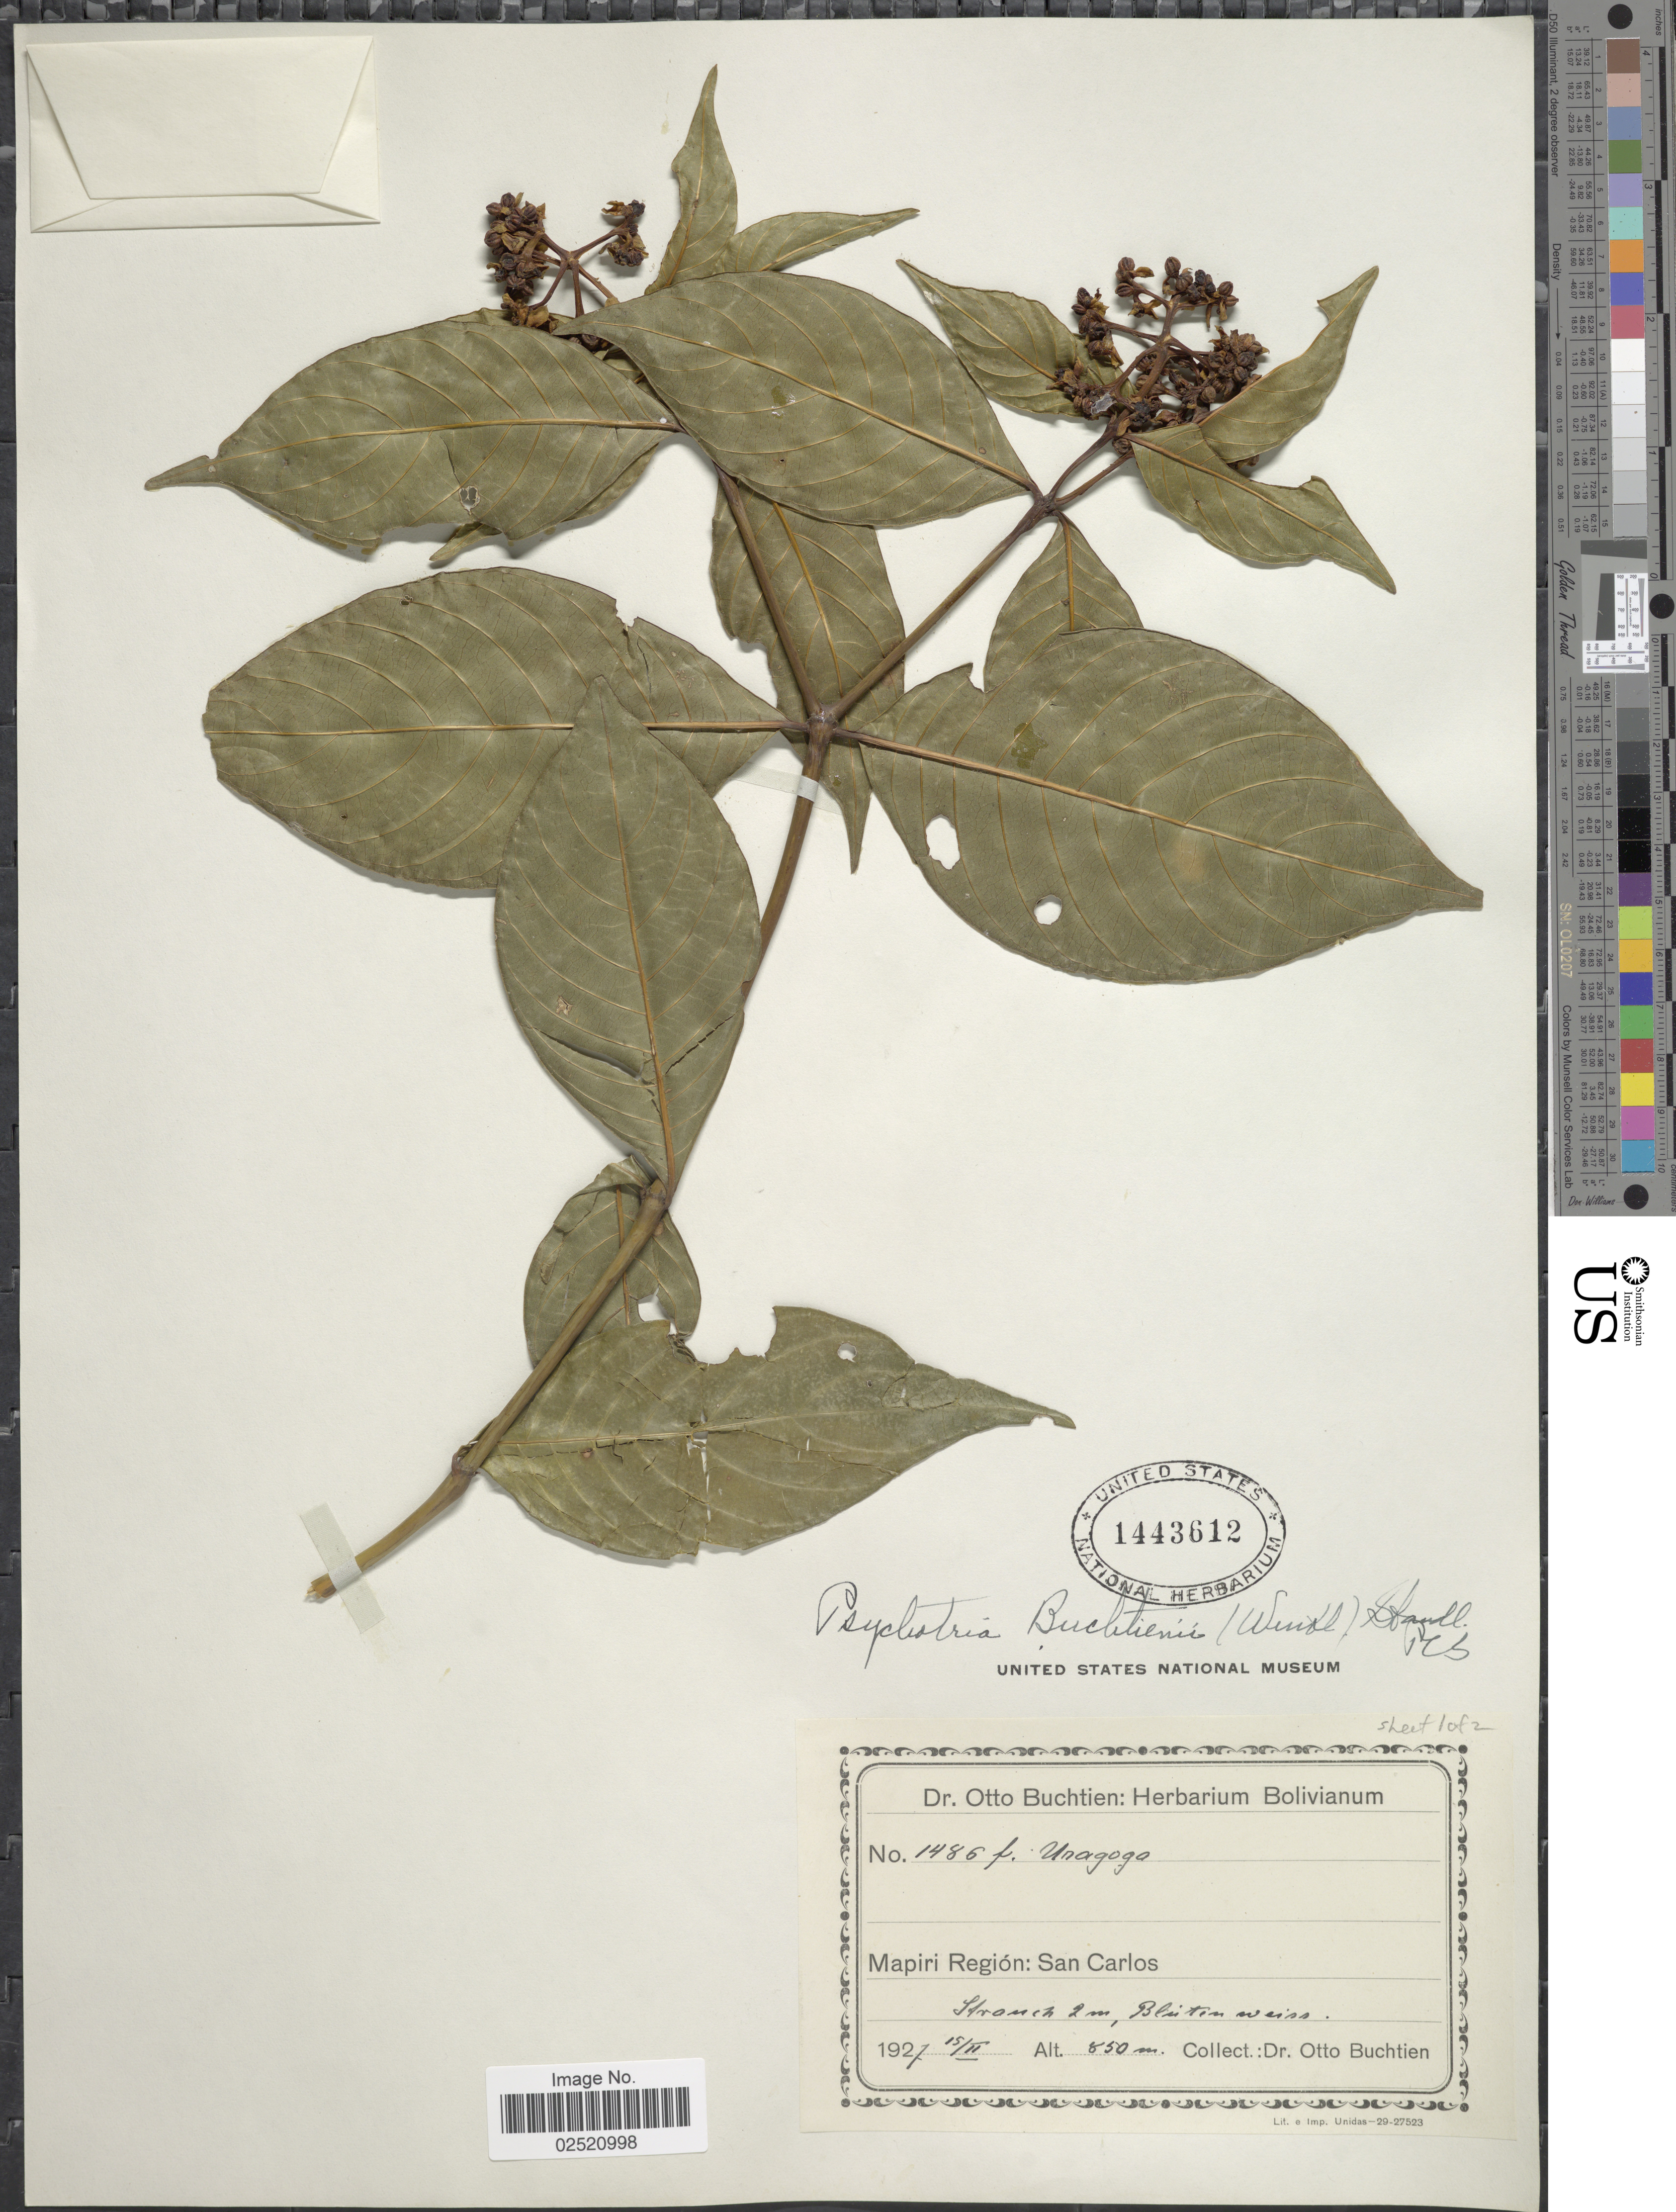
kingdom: Plantae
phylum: Tracheophyta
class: Magnoliopsida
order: Gentianales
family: Rubiaceae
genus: Psychotria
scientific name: Psychotria buchtienii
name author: (H.J.P. Winkl.) Standl.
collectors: O. Buchtien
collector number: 1485f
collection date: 1927-02-15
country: Bolivia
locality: Mapiri Region: San Carlos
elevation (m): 850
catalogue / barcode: US 1443612